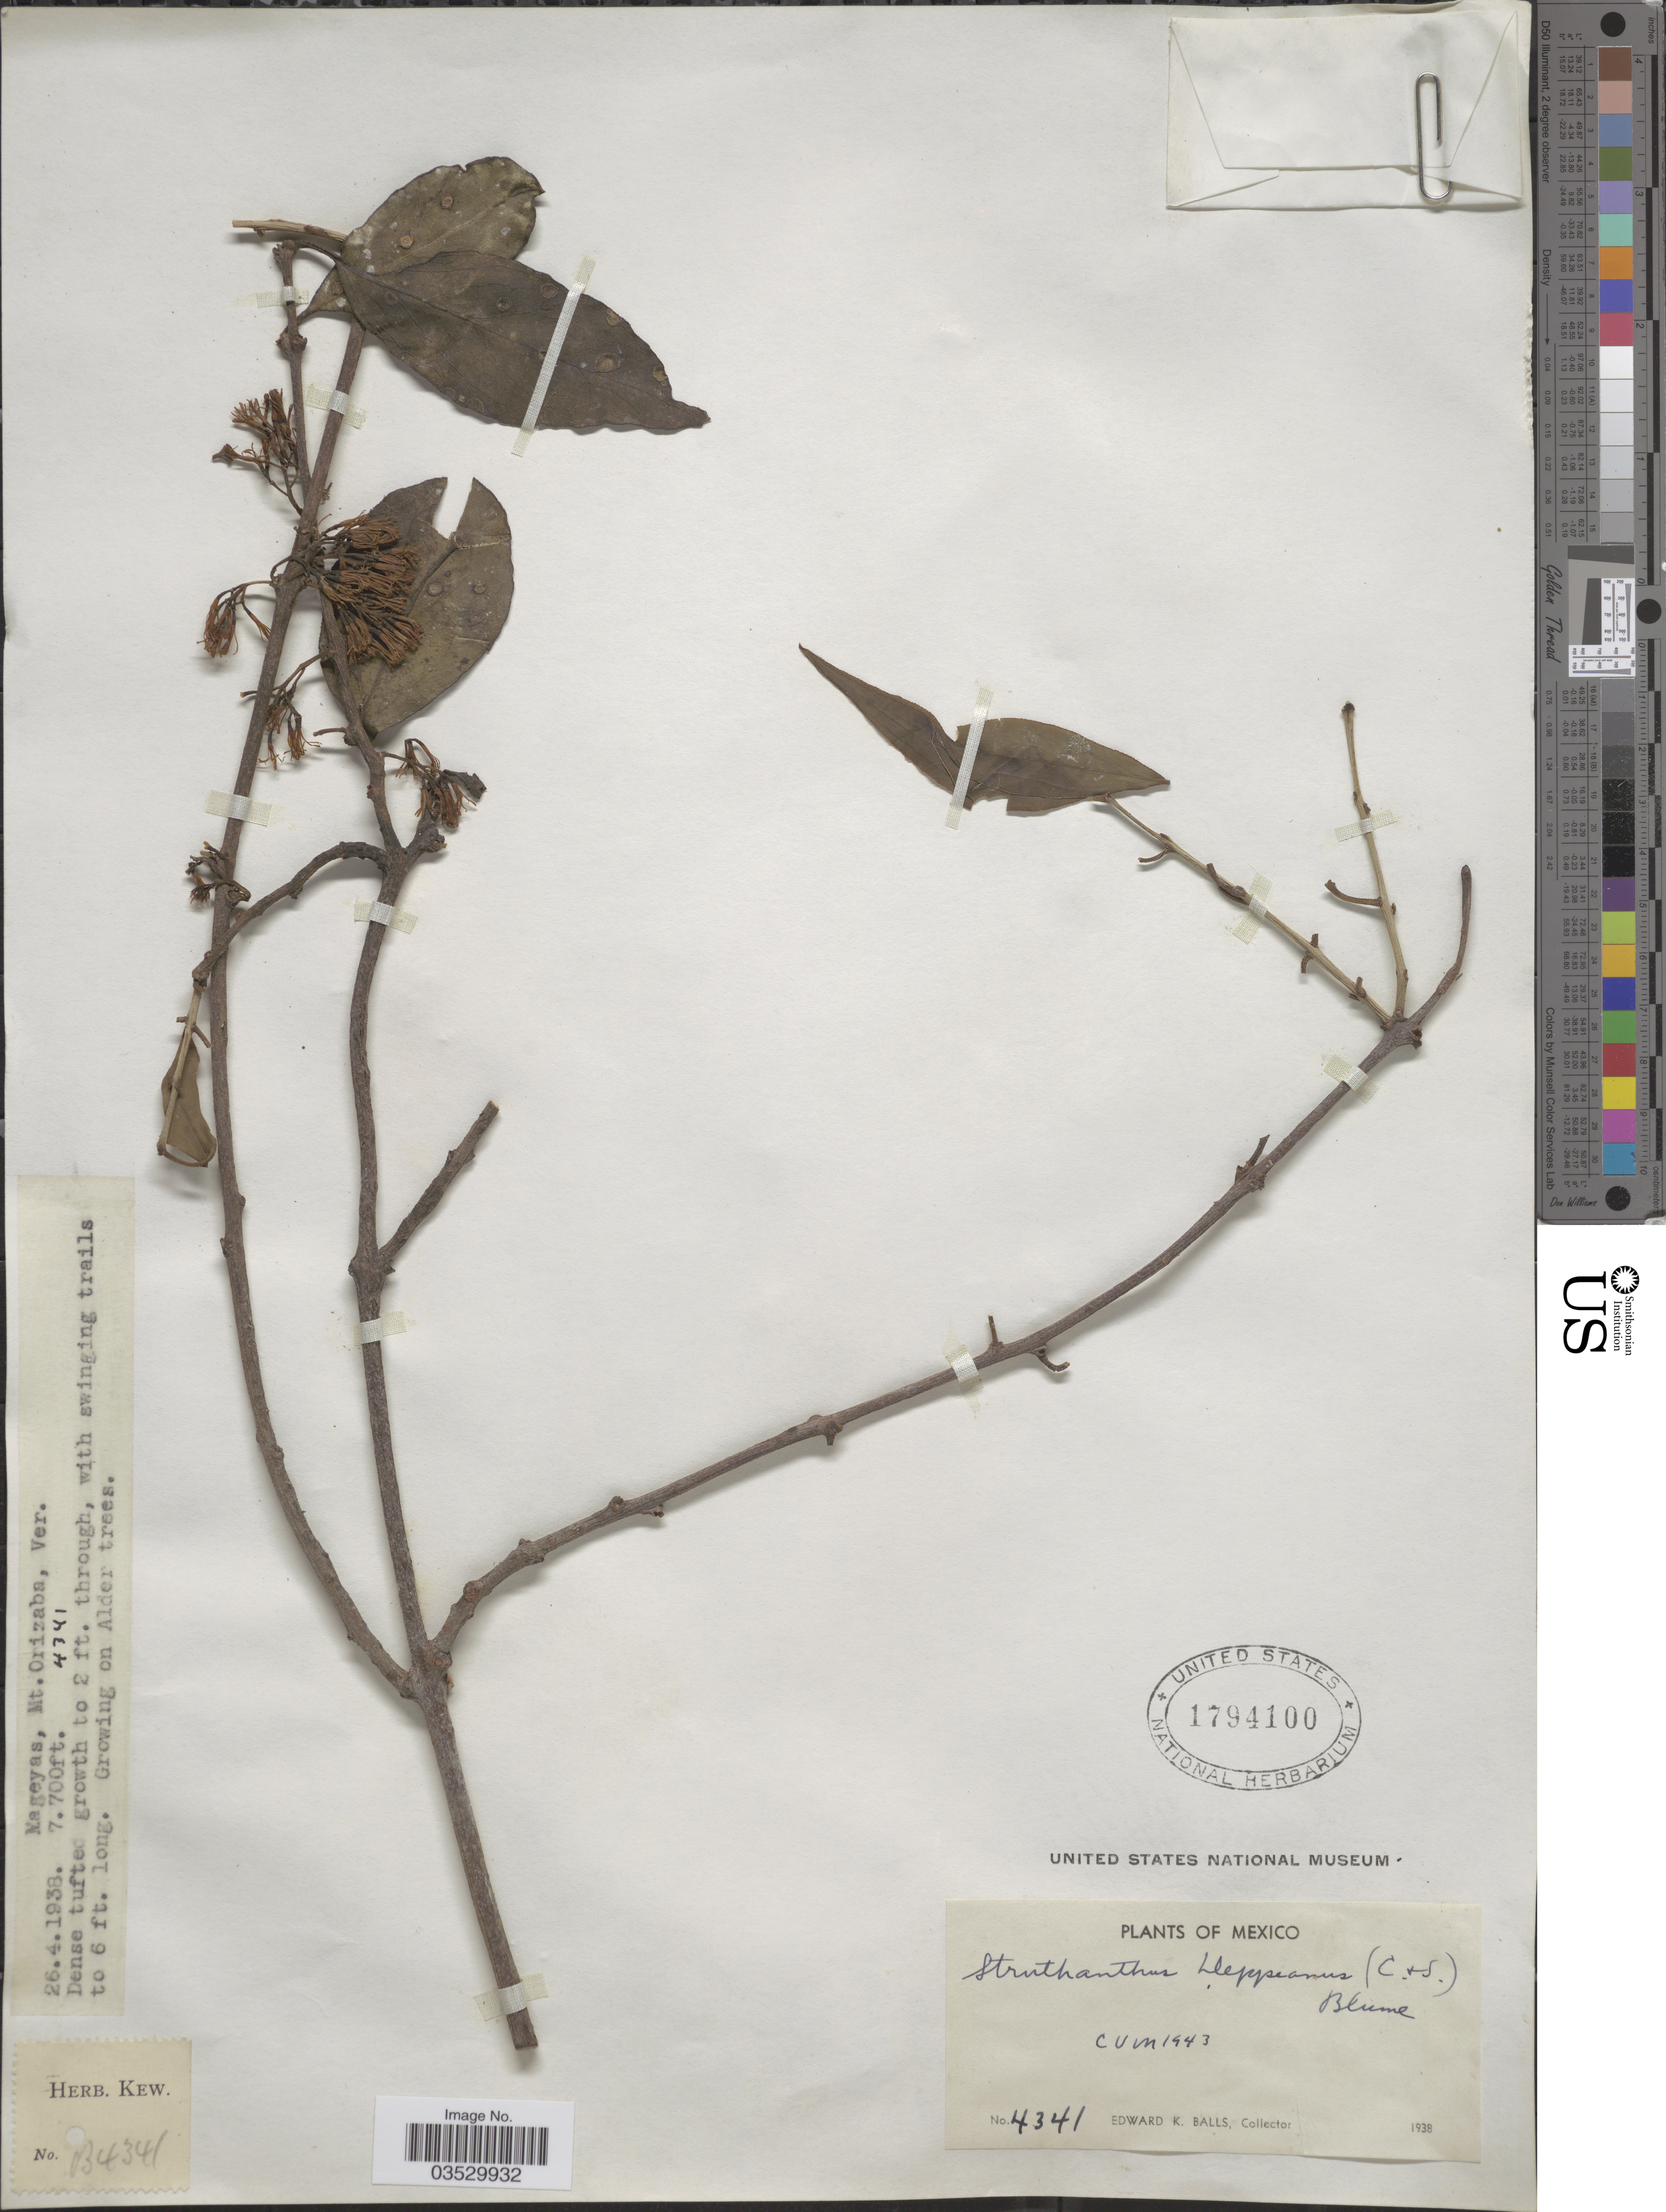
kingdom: Plantae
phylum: Tracheophyta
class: Magnoliopsida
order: Santalales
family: Loranthaceae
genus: Struthanthus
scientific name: Struthanthus deppeanus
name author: (Schltdl. & Cham.) G. Don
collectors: E. K. Balls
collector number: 4341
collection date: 1938-04-26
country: Mexico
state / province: Veracruz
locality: Mageyas, Mt. Orizaba, Ver.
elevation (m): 2347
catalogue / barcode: US 1794100